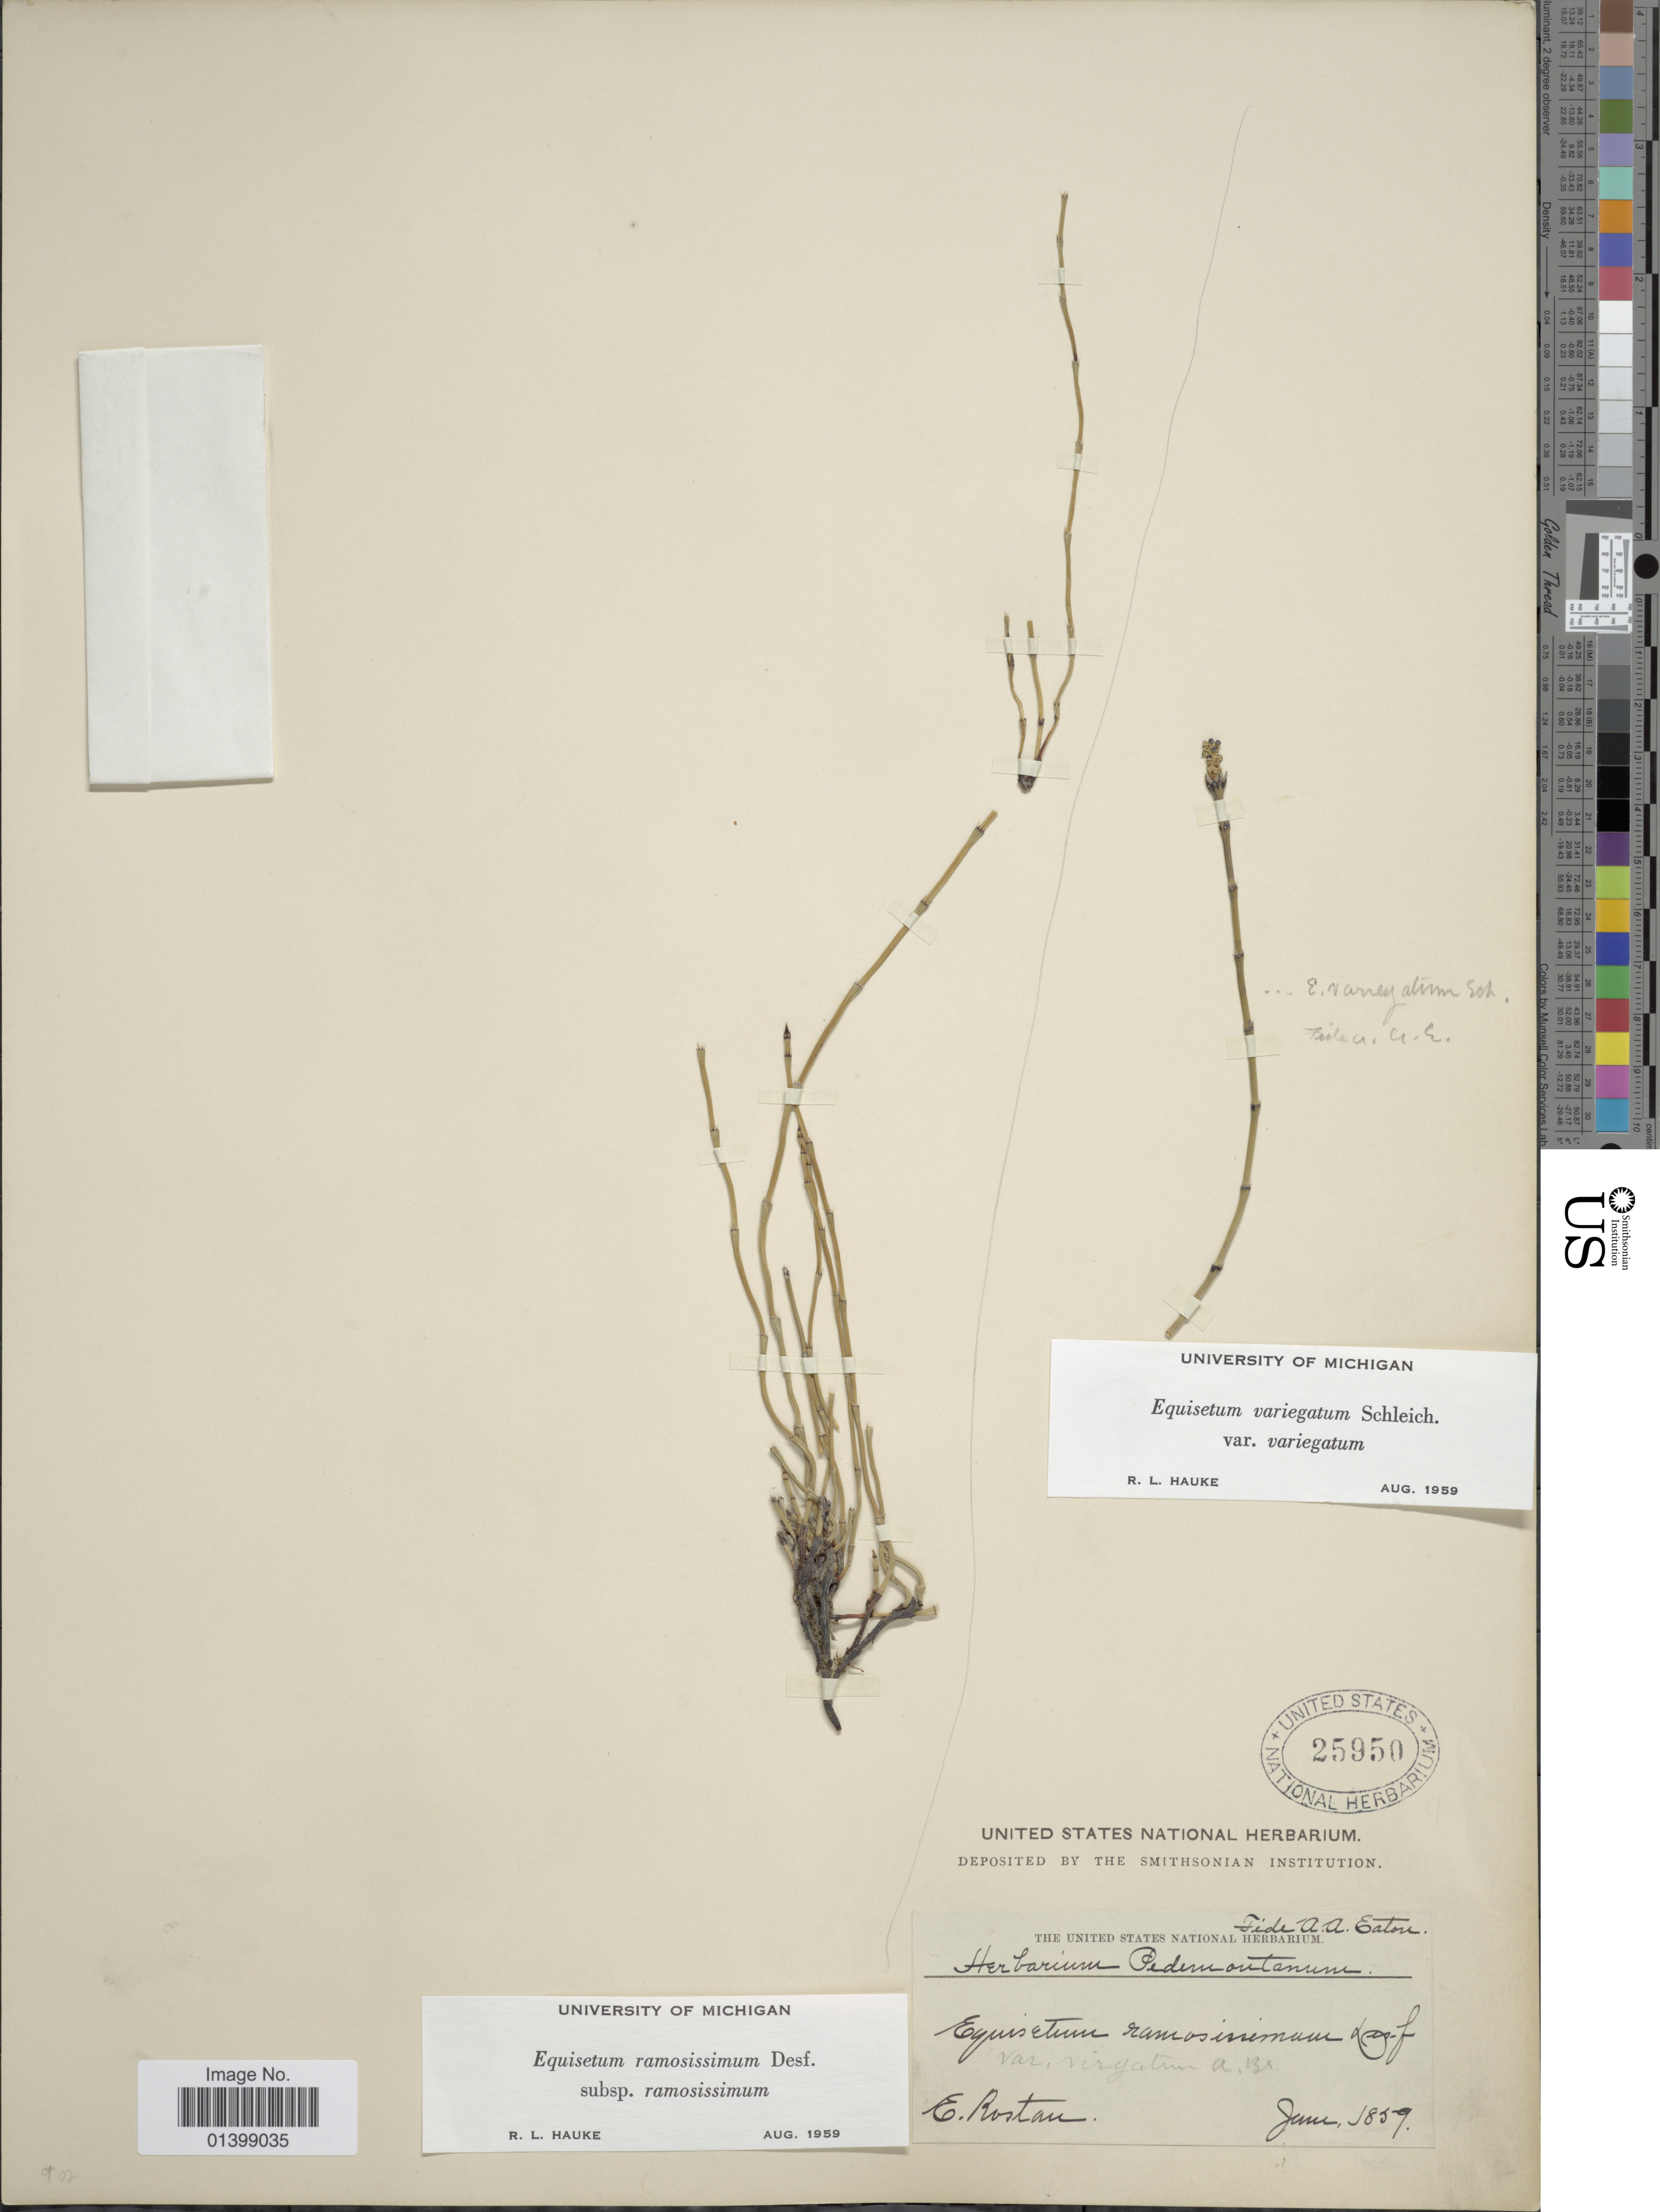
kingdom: Plantae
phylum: Tracheophyta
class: Polypodiopsida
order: Equisetales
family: Equisetaceae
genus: Equisetum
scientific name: Equisetum ramosissimum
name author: Desf.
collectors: E. Rostan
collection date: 1859-06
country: Italy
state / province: Piedmont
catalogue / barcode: US 25950